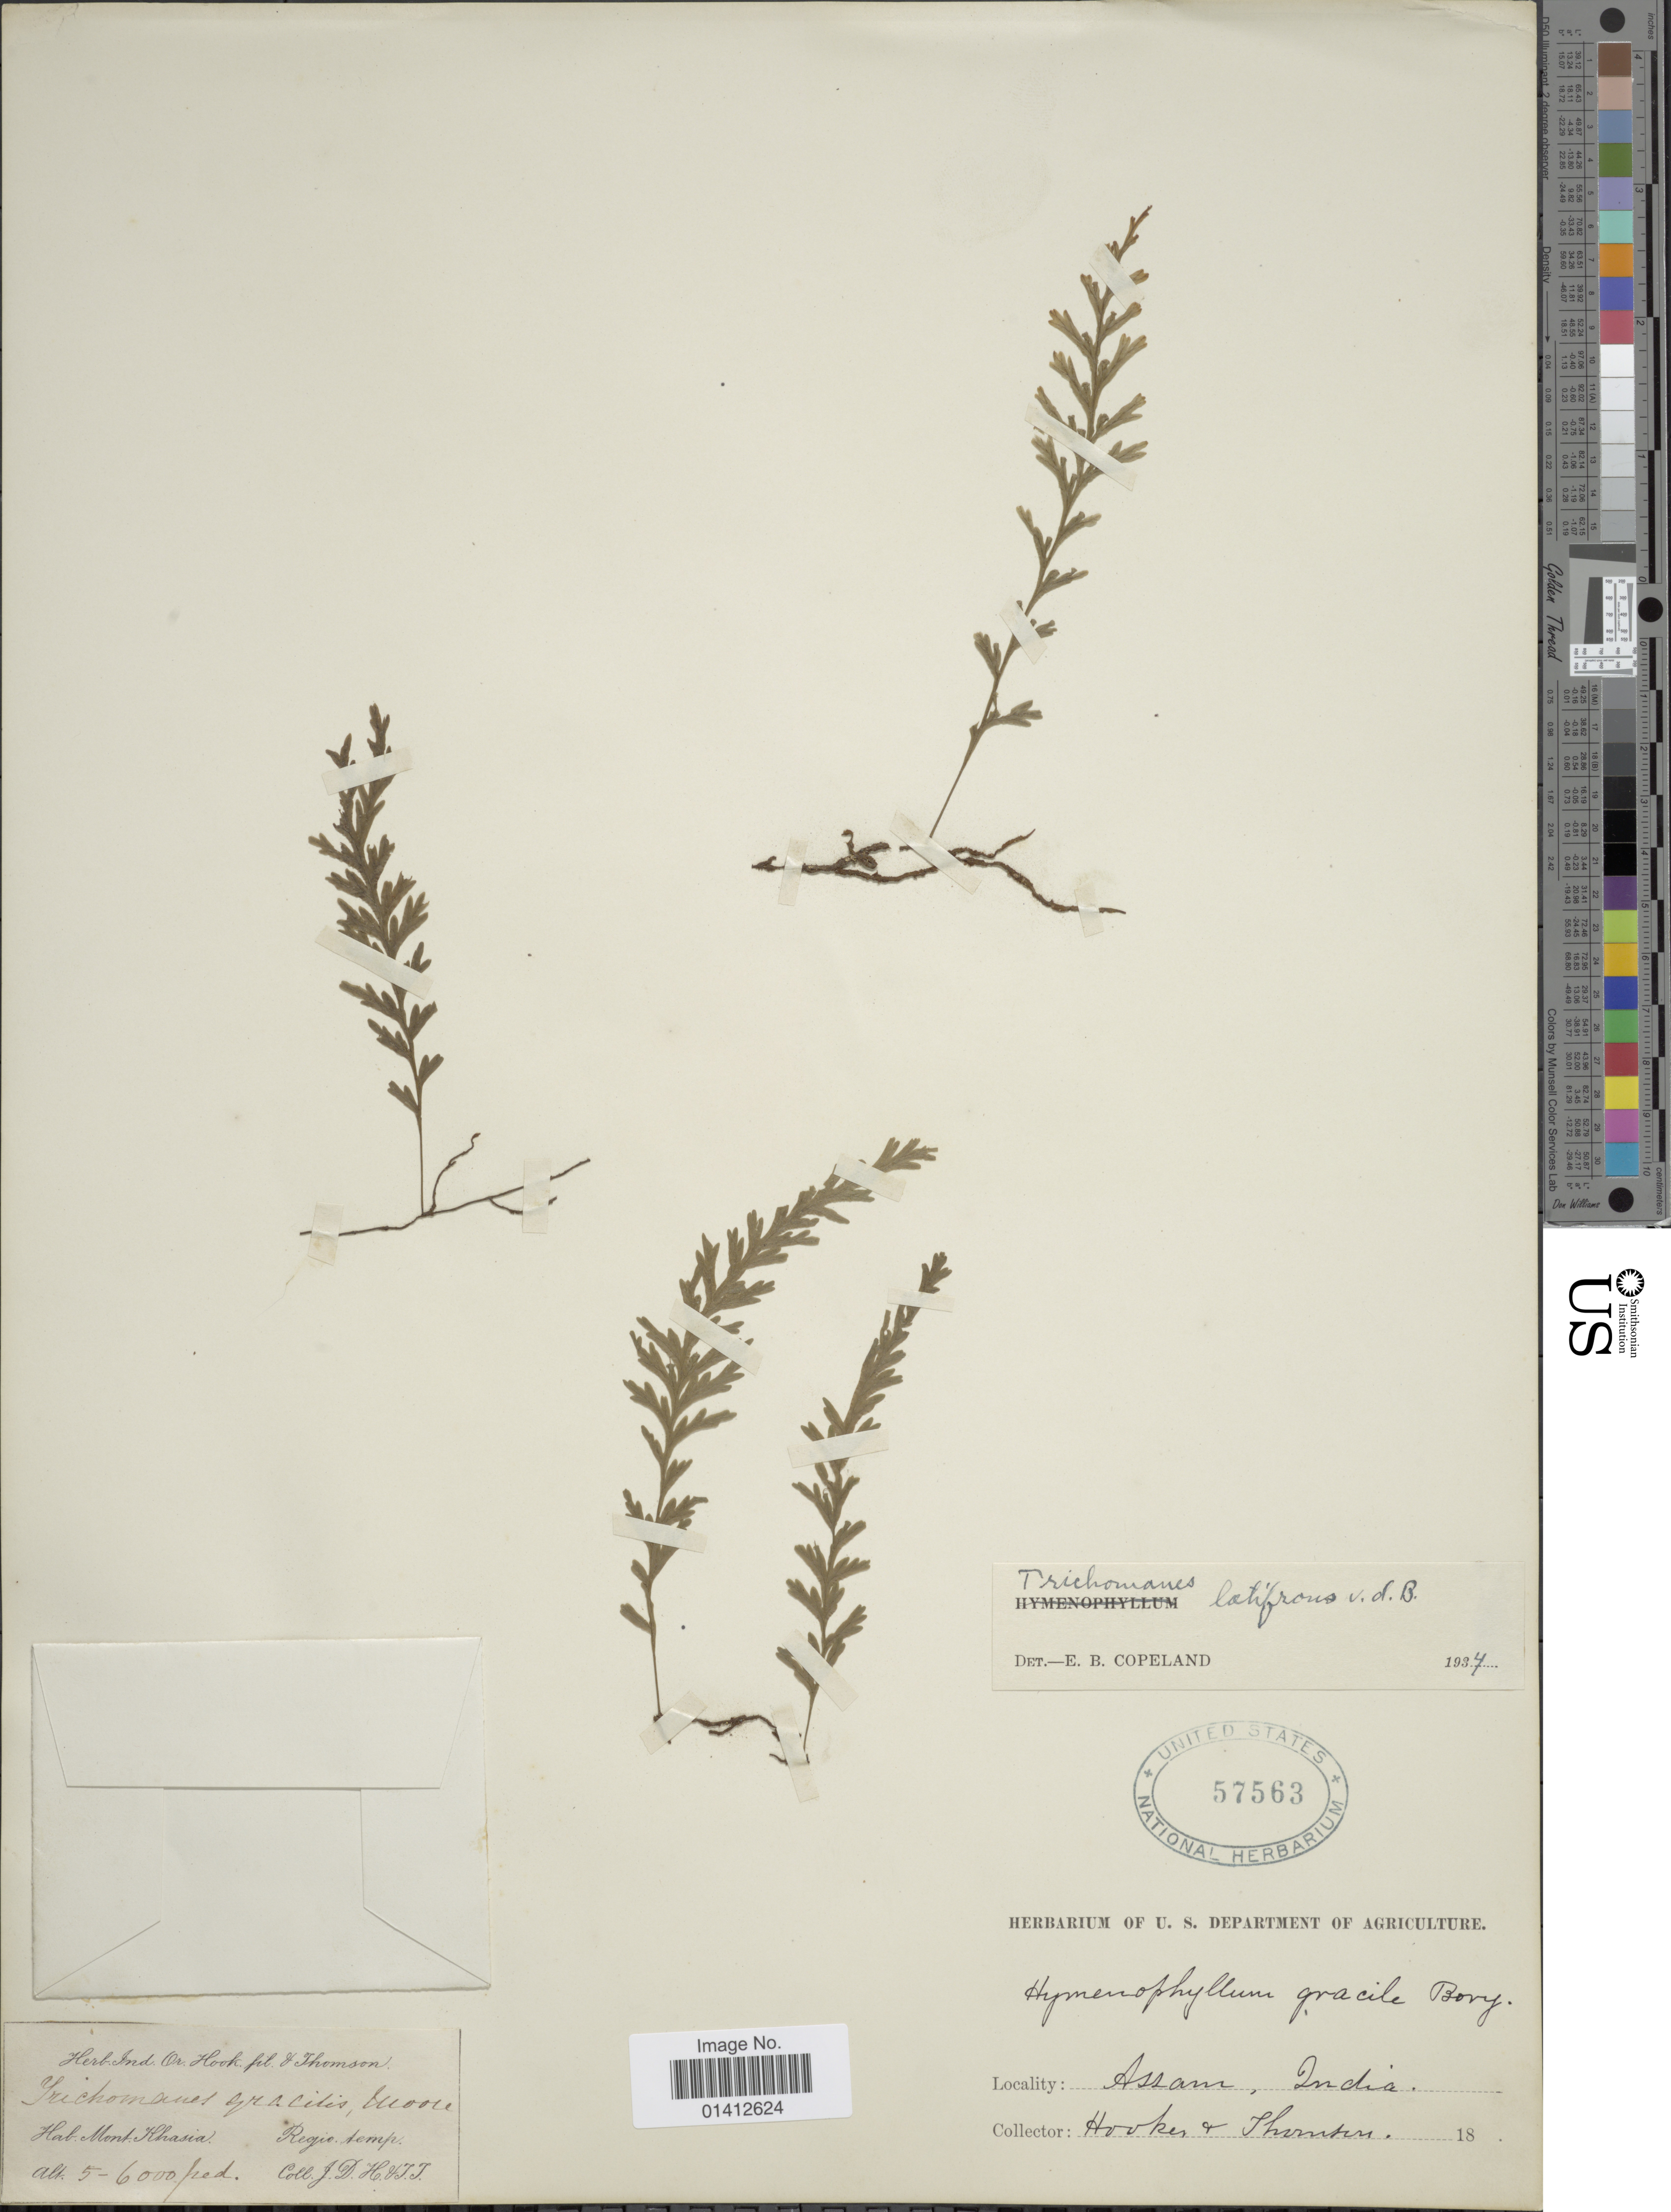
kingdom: Plantae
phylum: Tracheophyta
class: Polypodiopsida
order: Hymenophyllales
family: Hymenophyllaceae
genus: Crepidomanes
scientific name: Crepidomanes latifrons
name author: (Bosch) Ching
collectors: J. D. Hooker & T. Thomson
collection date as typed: Transcribed d/m/y: //18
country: India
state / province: Assam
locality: Mont Khasia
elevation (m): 1524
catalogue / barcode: US 57563